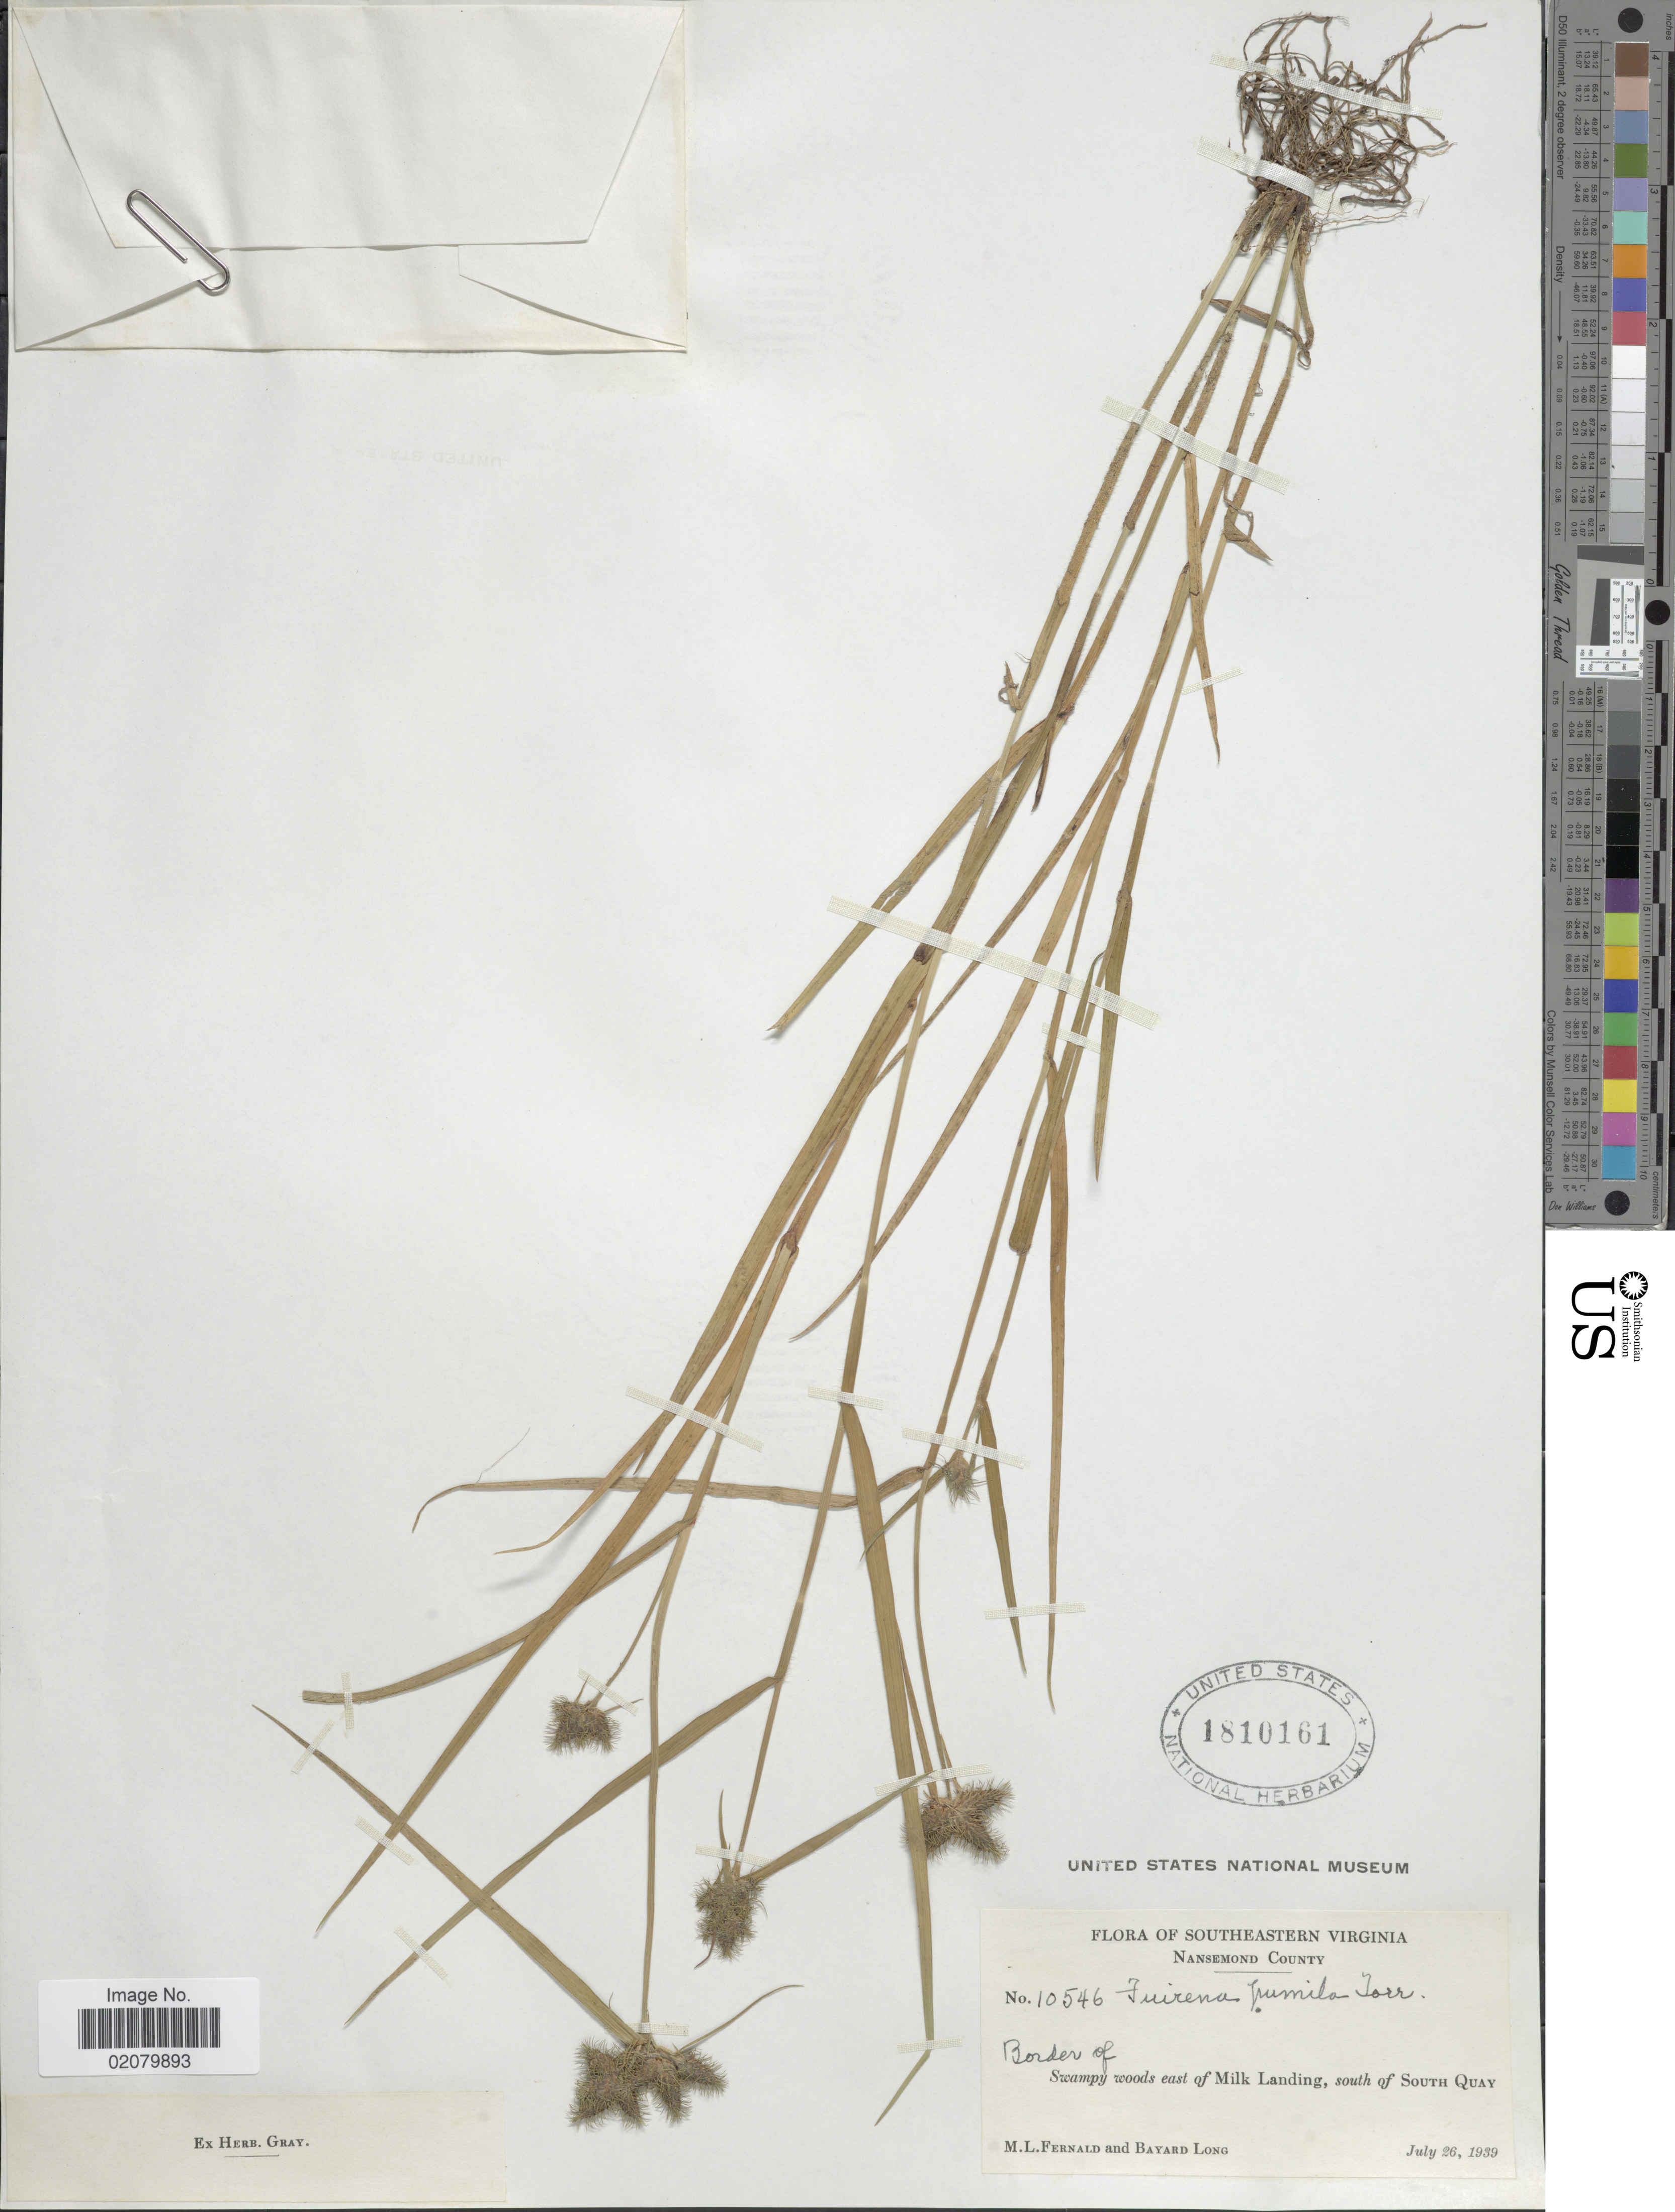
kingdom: Plantae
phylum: Tracheophyta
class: Liliopsida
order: Poales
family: Cyperaceae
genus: Fuirena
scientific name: Fuirena squarrosa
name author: Michx.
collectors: M. L. Fernald & B. Long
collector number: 10546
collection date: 1939-07-26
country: United States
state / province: Virginia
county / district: City of Suffolk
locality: Southeastern Virginia, Nansemond County, Milk Landing, south of South Quay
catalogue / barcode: US 1810161